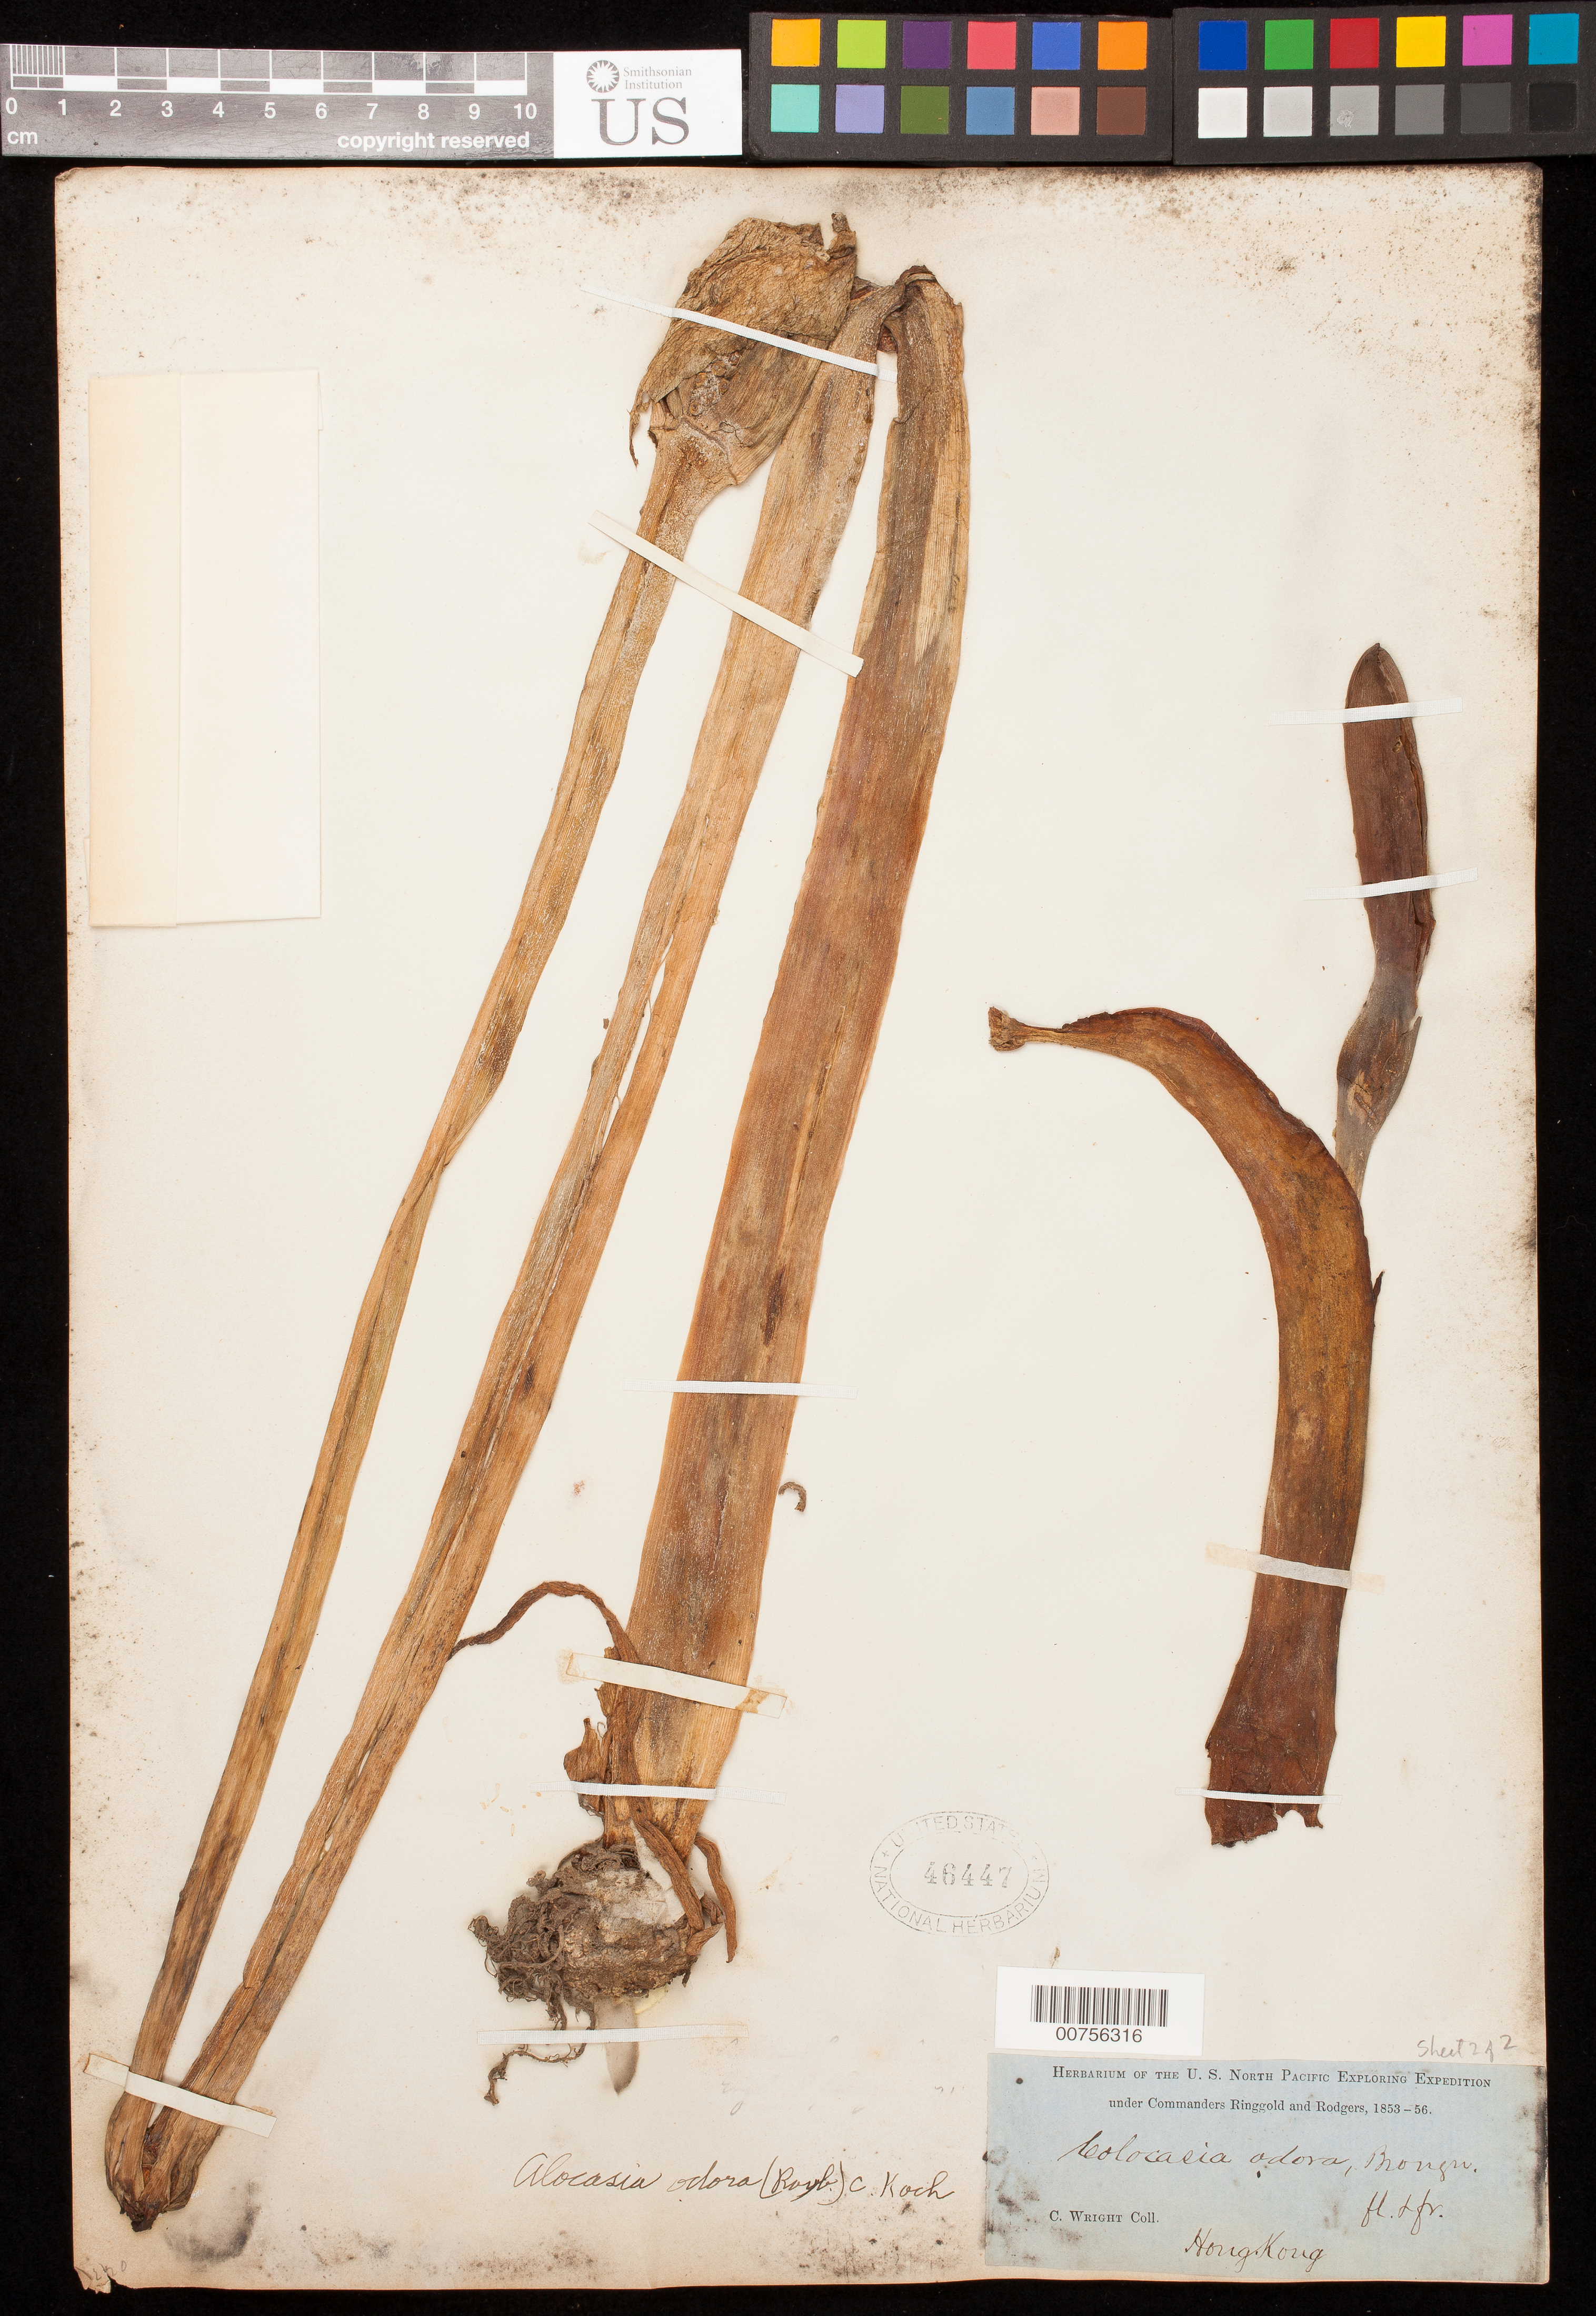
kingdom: Plantae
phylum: Tracheophyta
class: Liliopsida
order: Alismatales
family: Araceae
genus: Alocasia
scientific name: Alocasia odora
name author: (Roxb. ex Lodd. et al.) Spach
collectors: C. Wright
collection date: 1853/1856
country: China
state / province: Hong Kong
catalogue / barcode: US 46447